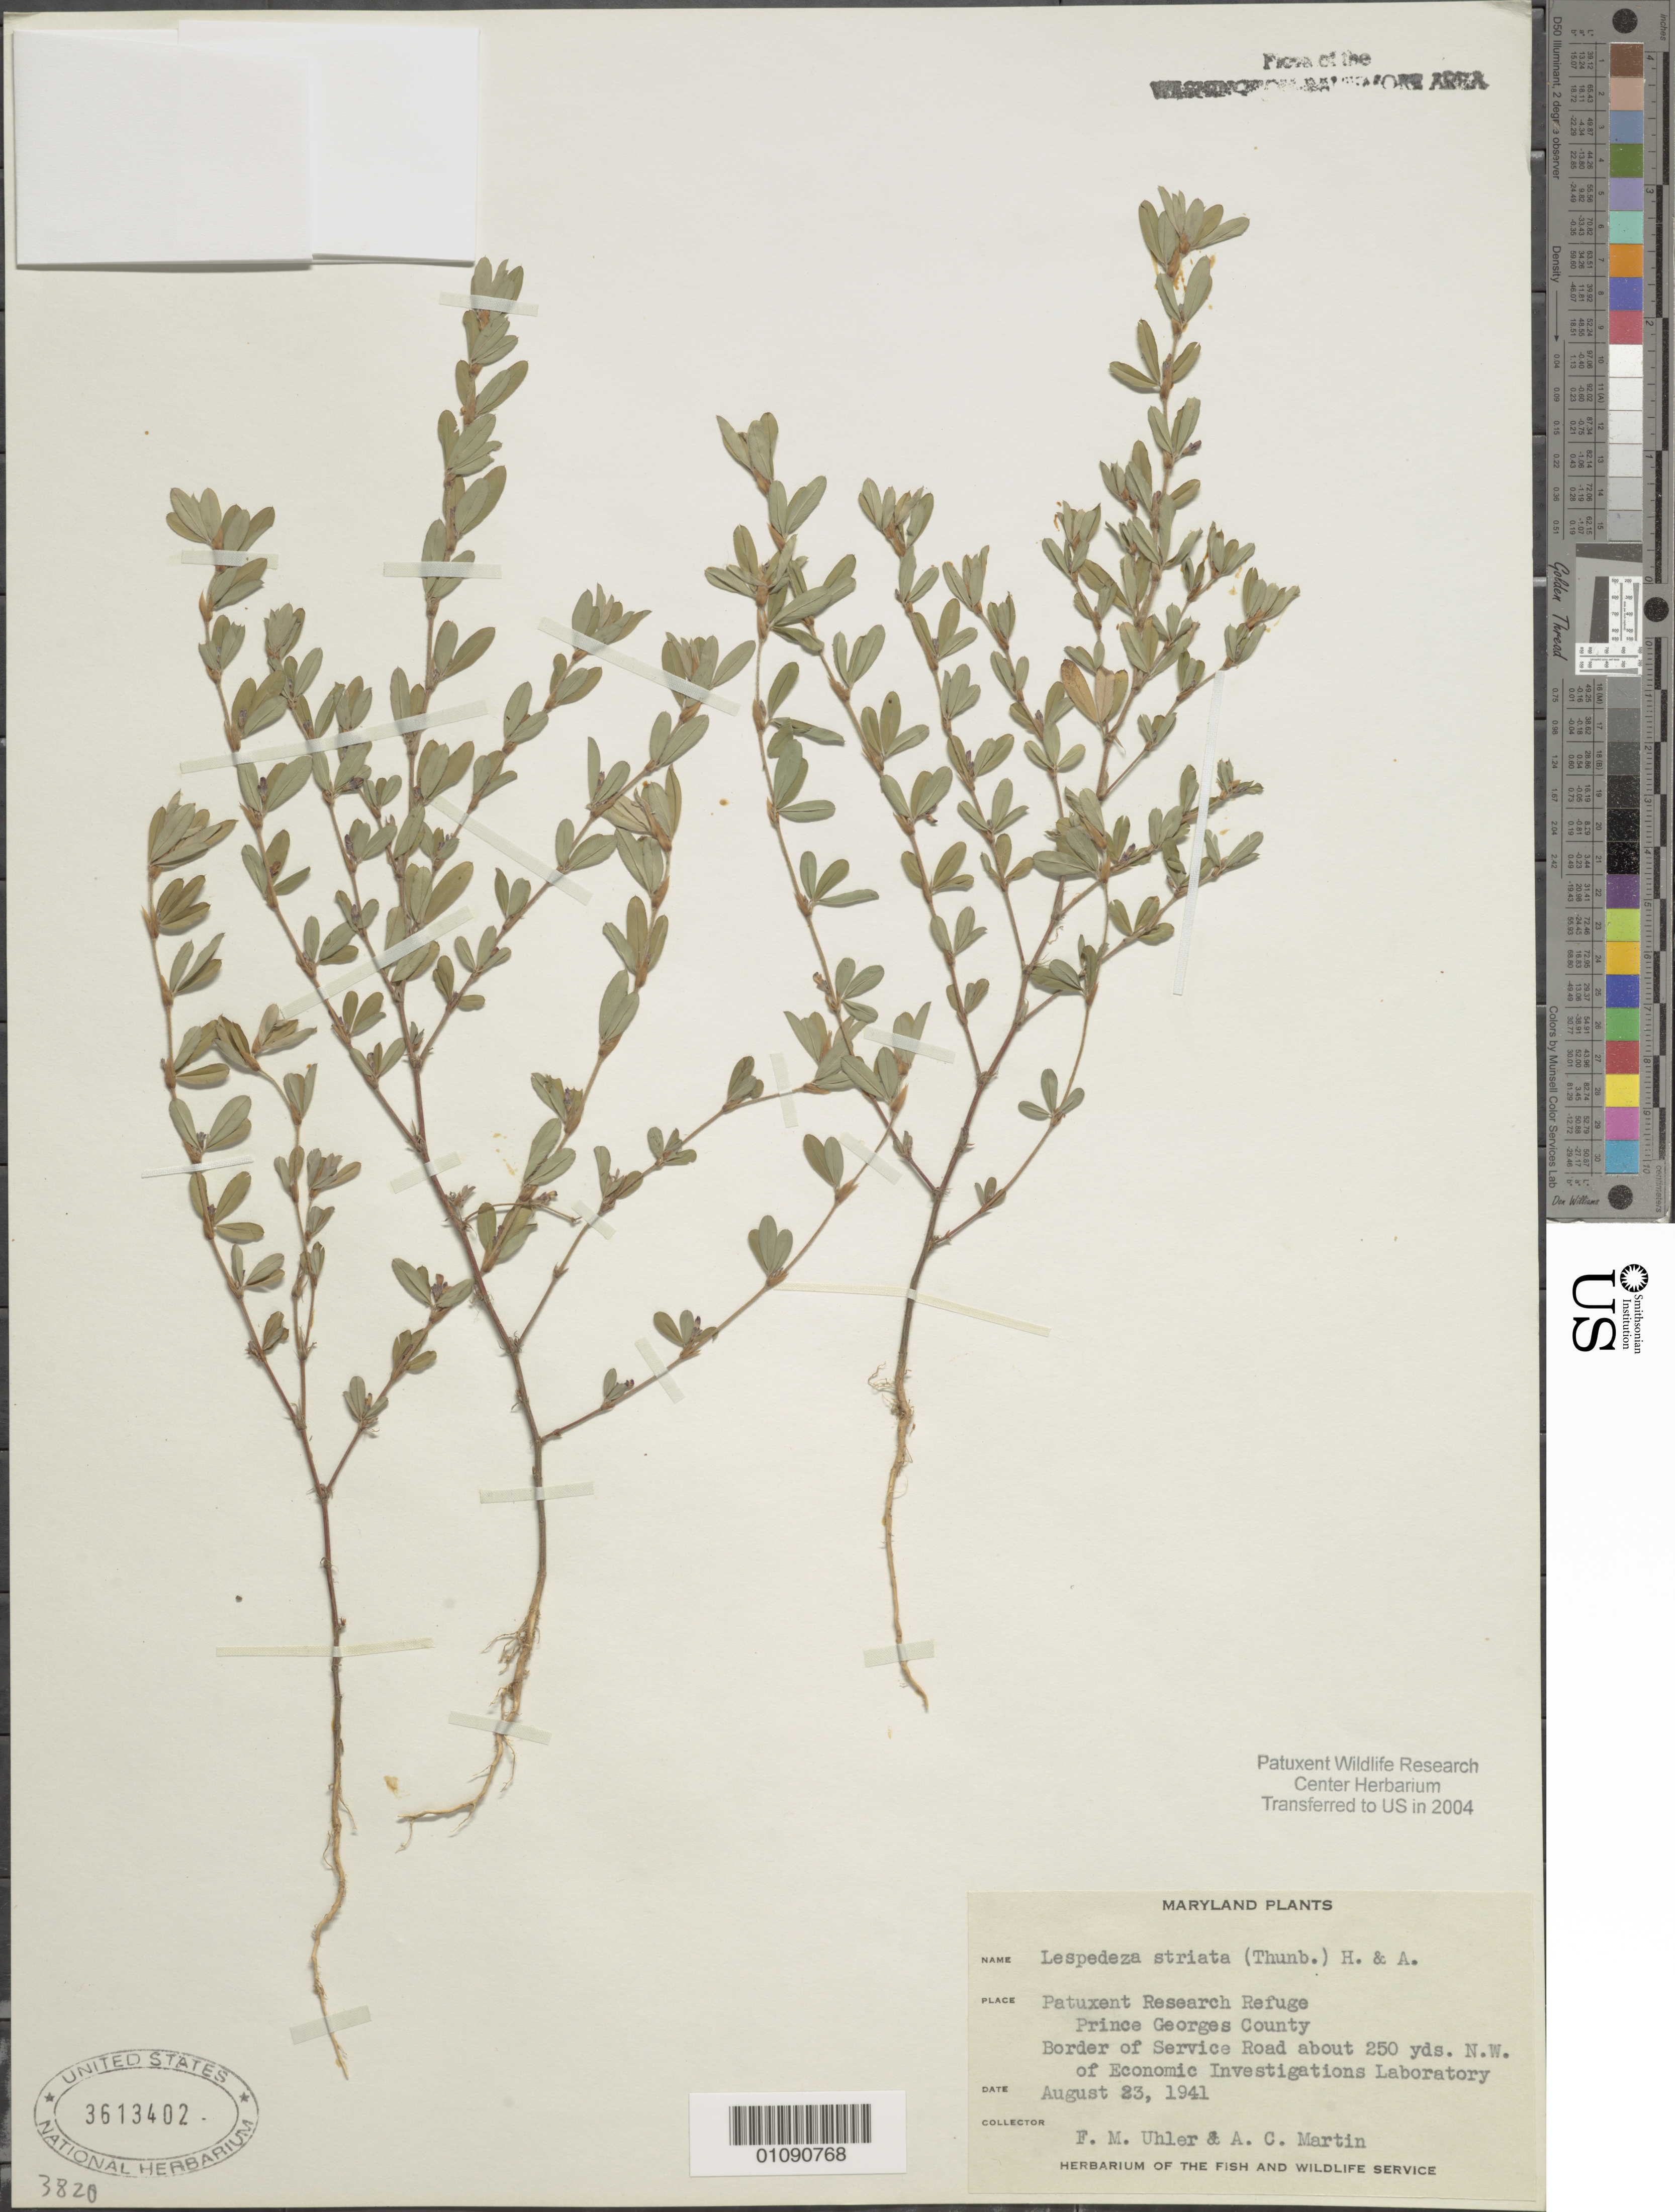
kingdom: Plantae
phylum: Tracheophyta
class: Magnoliopsida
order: Fabales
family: Fabaceae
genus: Kummerowia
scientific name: Kummerowia striata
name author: (Thunb.) Schindl.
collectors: F. M. Uhler & A. C. Martin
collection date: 1941-08-23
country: United States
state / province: Maryland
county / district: Prince George's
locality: Patuxent Wildlife Refuge, about 250 yds. N.W. of Economic Investigations Laboratory.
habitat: Border of service road.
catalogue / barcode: US 3613402